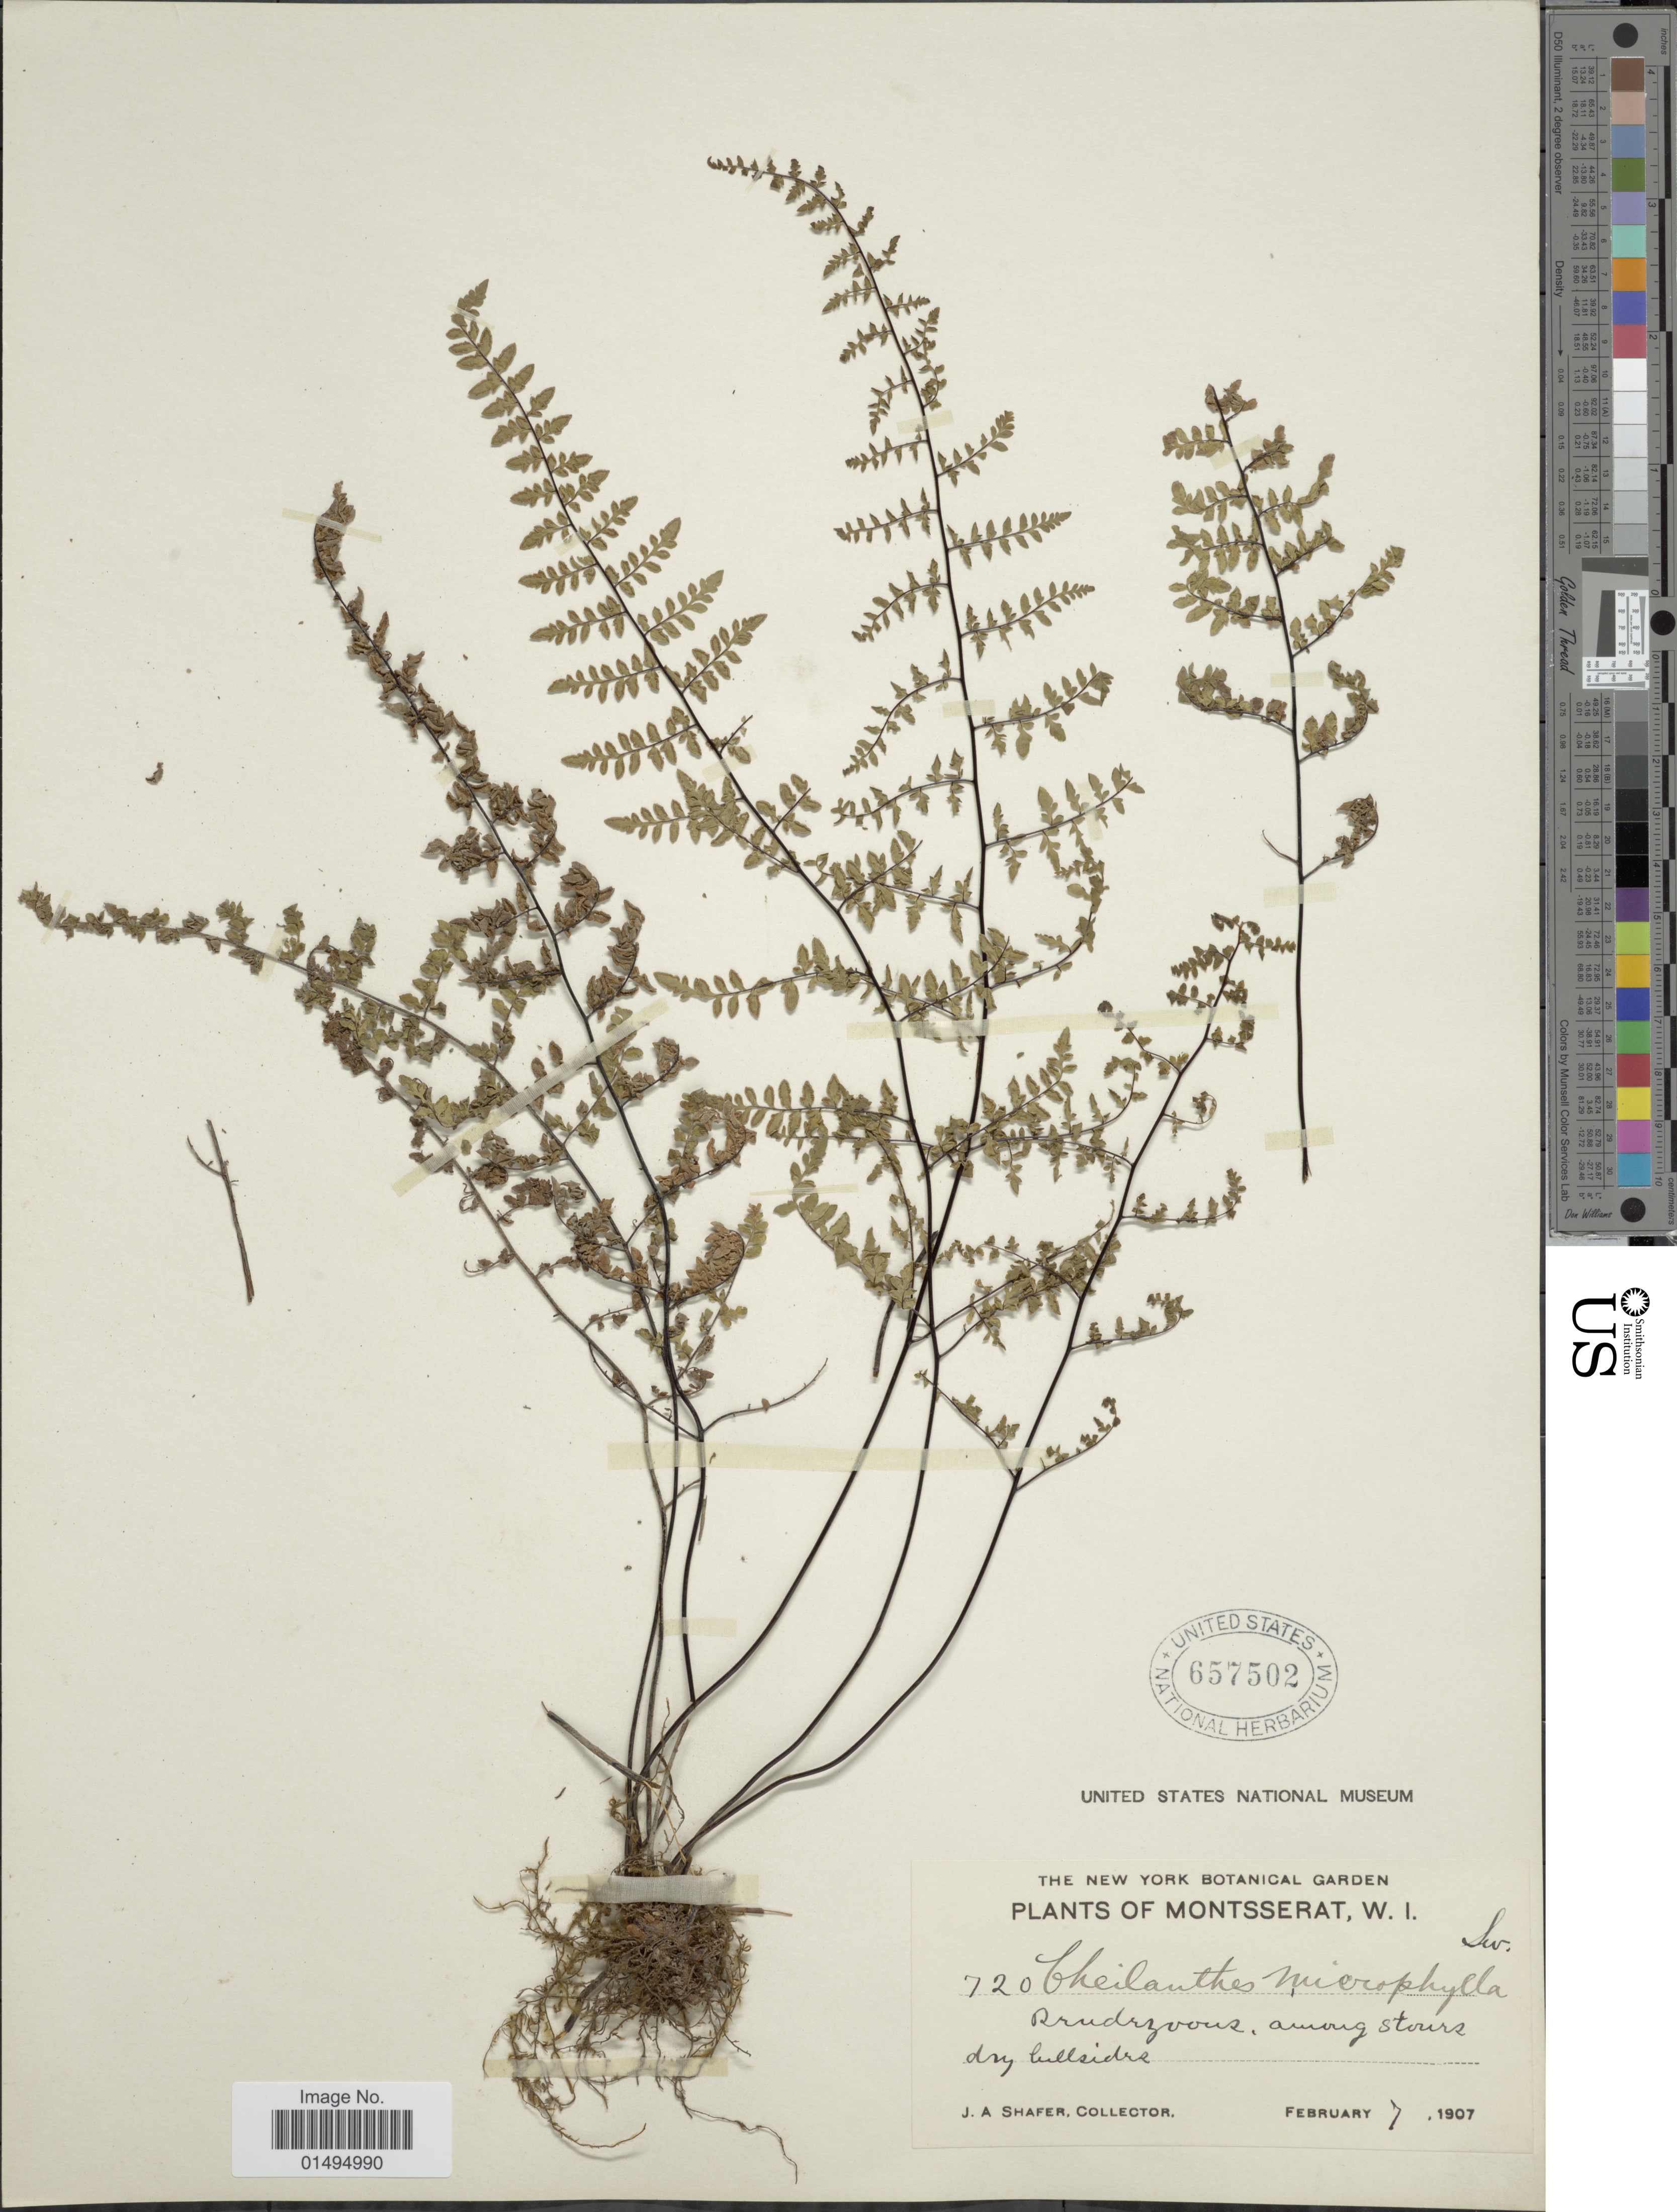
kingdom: Plantae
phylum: Tracheophyta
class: Polypodiopsida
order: Polypodiales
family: Pteridaceae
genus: Myriopteris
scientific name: Myriopteris microphylla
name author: (Sw.) Grusz & Windham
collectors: J. A. Shafer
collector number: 720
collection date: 1907-02-07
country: Montserrat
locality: Rendezvous Among stones dry hillside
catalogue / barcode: US 657502